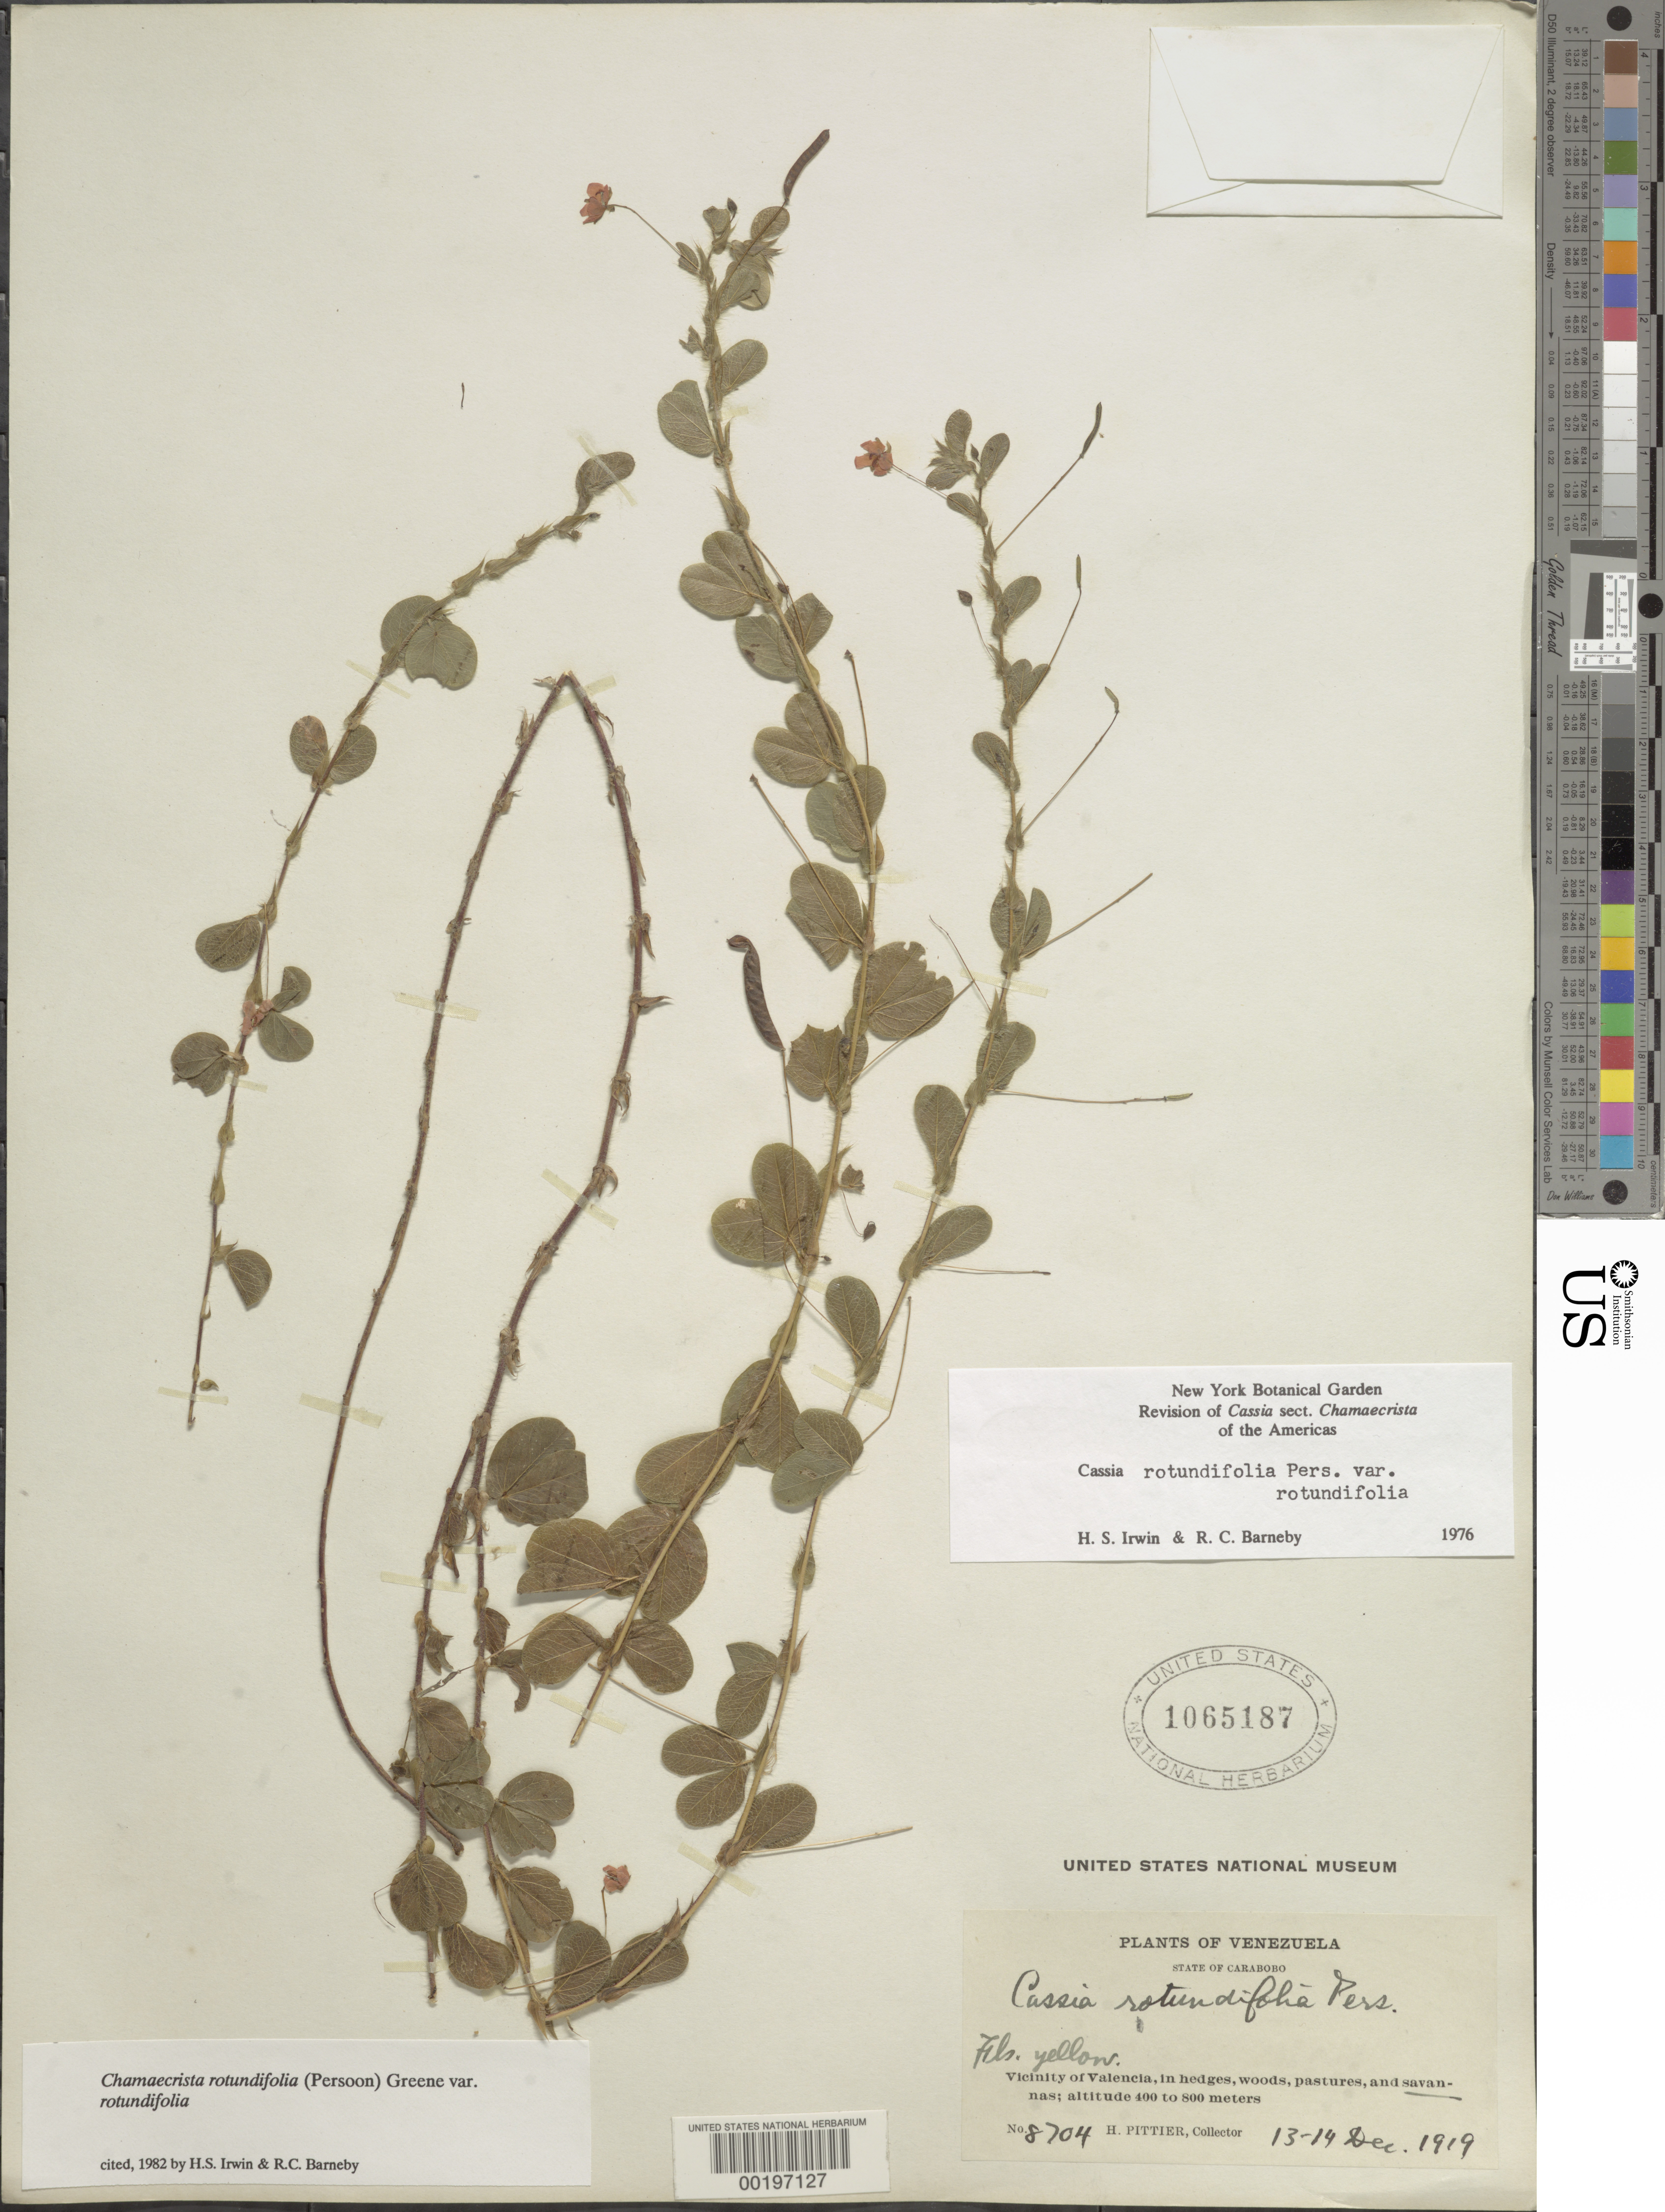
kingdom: Plantae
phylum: Tracheophyta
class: Magnoliopsida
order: Fabales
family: Fabaceae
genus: Chamaecrista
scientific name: Chamaecrista rotundifolia var. rotundifolia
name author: (Pers.) Greene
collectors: H. F. Pittier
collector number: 8704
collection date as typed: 13 Dec 1919 to 14 Dec 1919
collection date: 1919-12-13/1919-12-14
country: Venezuela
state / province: Carabobo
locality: Vicinity of valencia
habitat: In hedges, woods, pastures and savannas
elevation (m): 400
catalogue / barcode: US 1065187